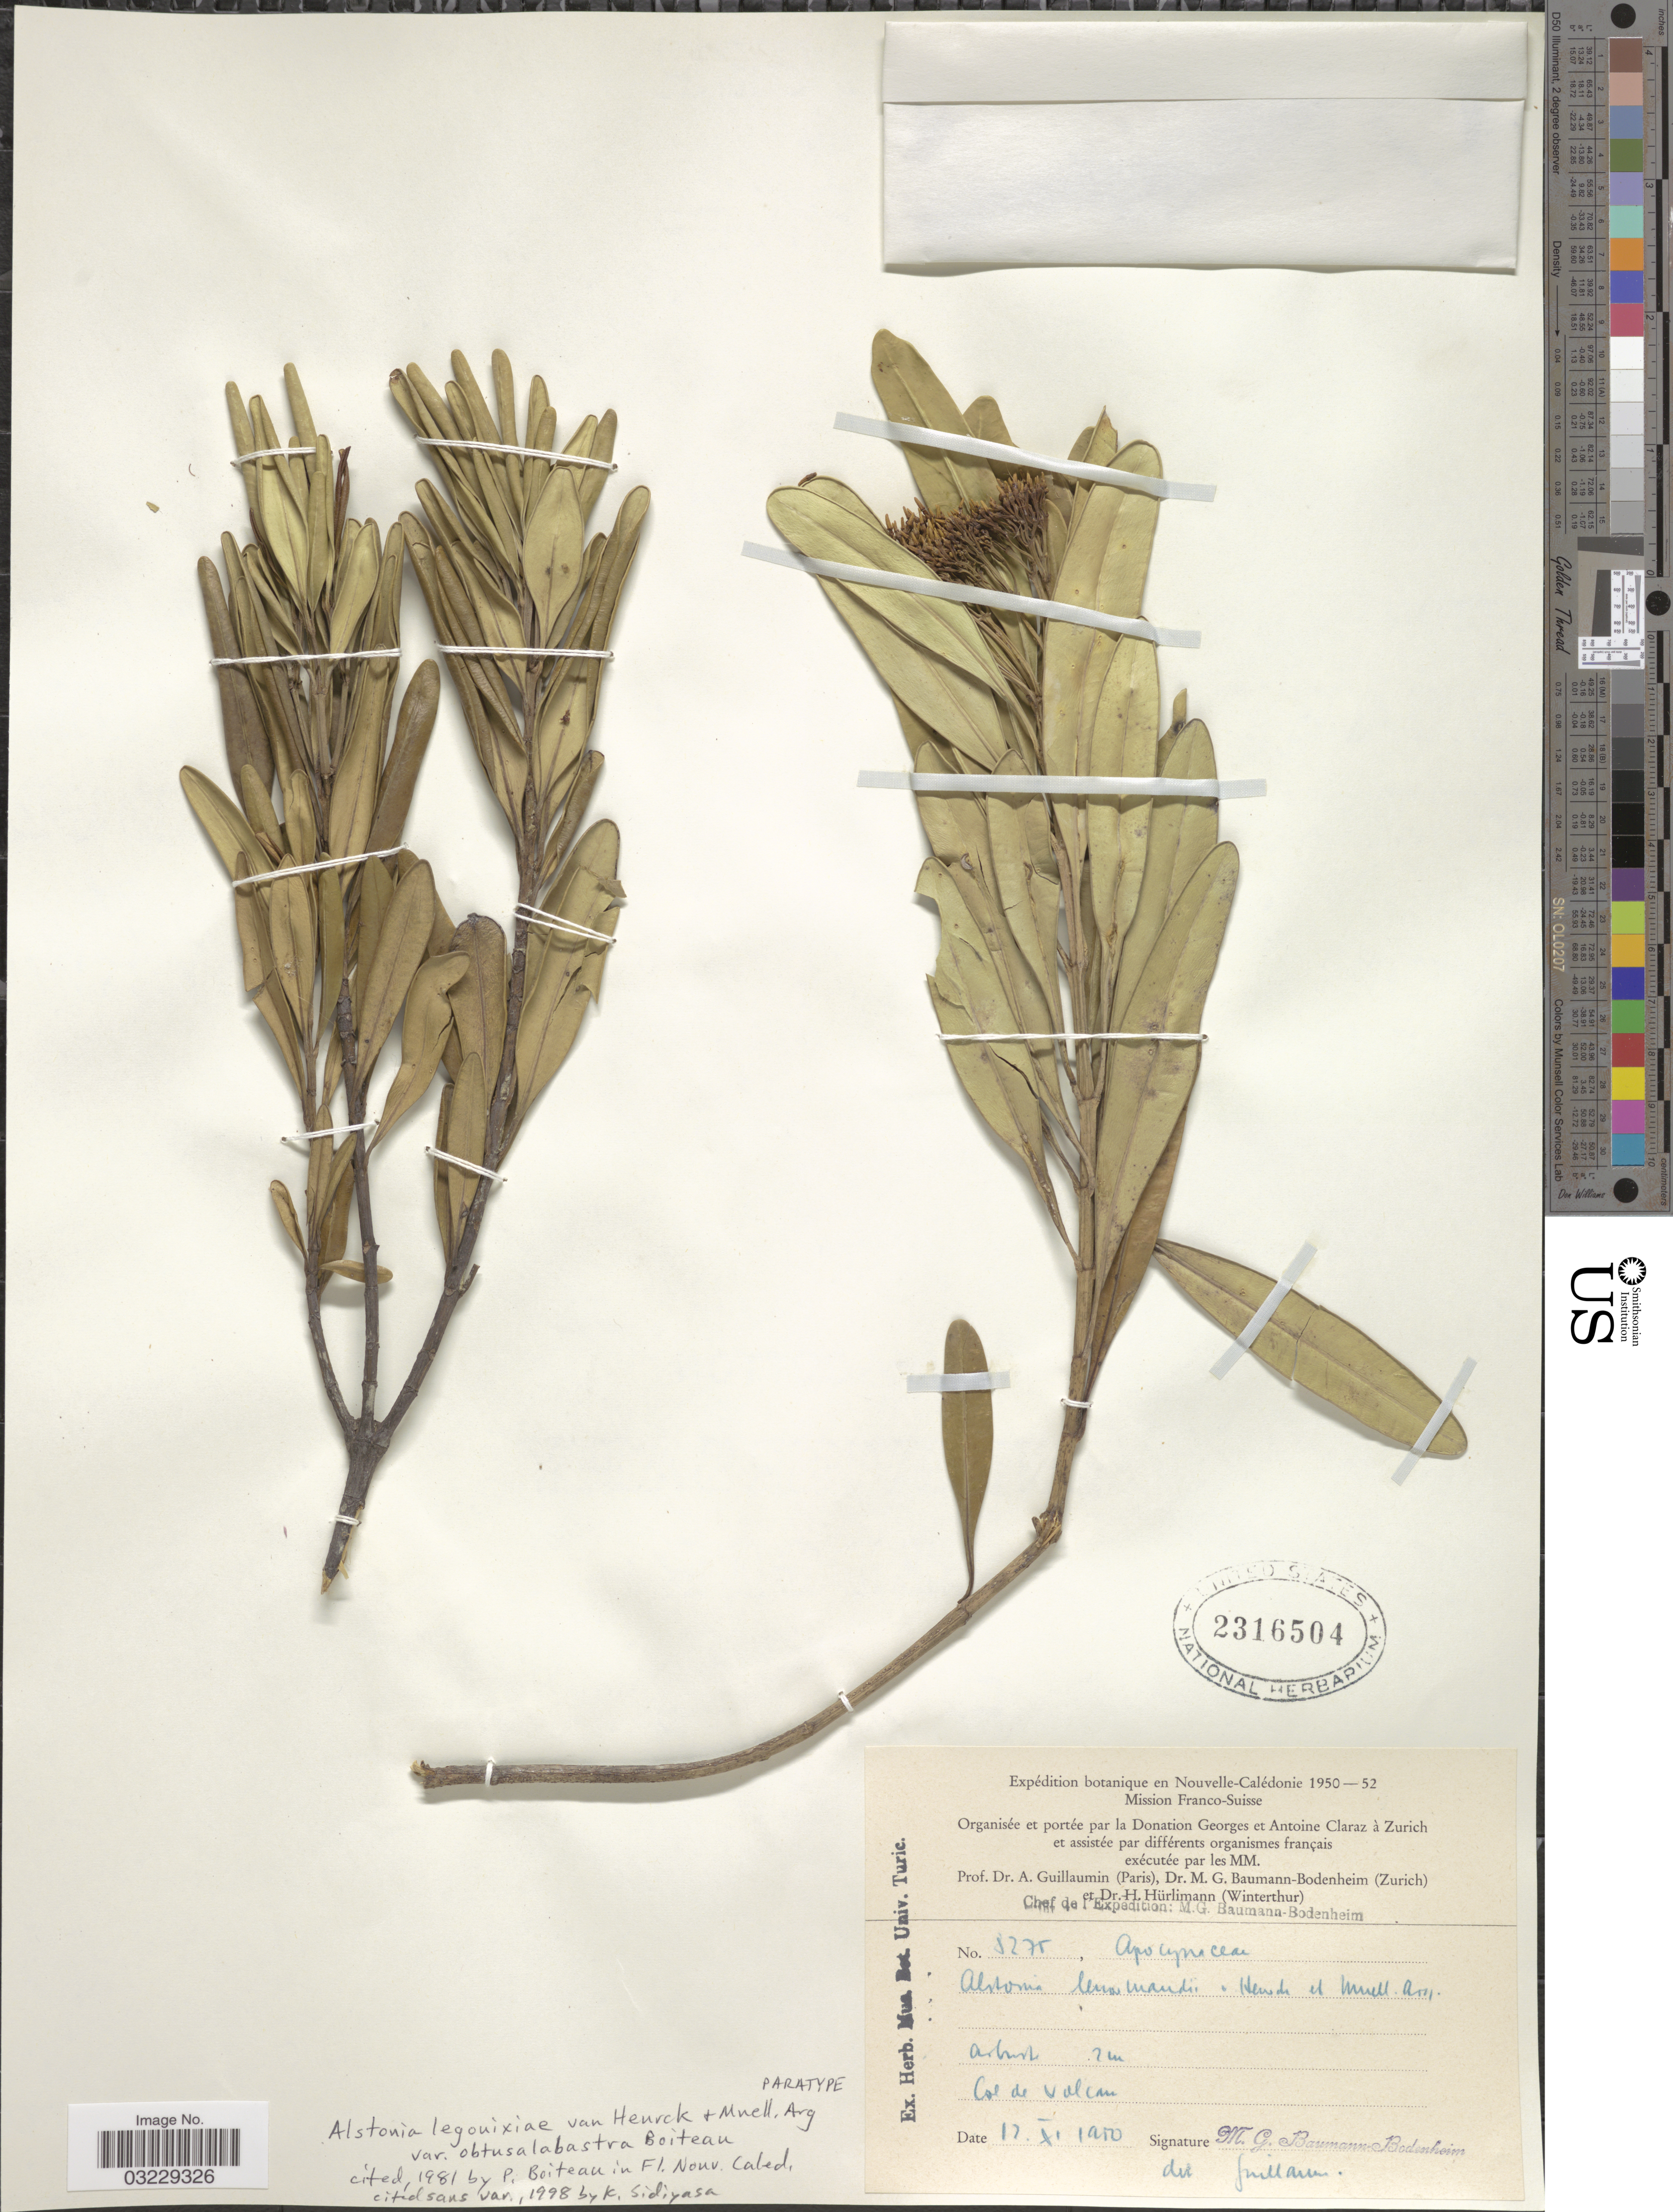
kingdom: Plantae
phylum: Tracheophyta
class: Magnoliopsida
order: Gentianales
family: Apocynaceae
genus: Alstonia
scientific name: Alstonia legouixiae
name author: Van Heurck & Müll. Arg.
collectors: M. G. Baumann-Bodenheim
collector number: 8275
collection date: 1950-11-17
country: New Caledonia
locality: Col de Volcan.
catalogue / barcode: US 2316504